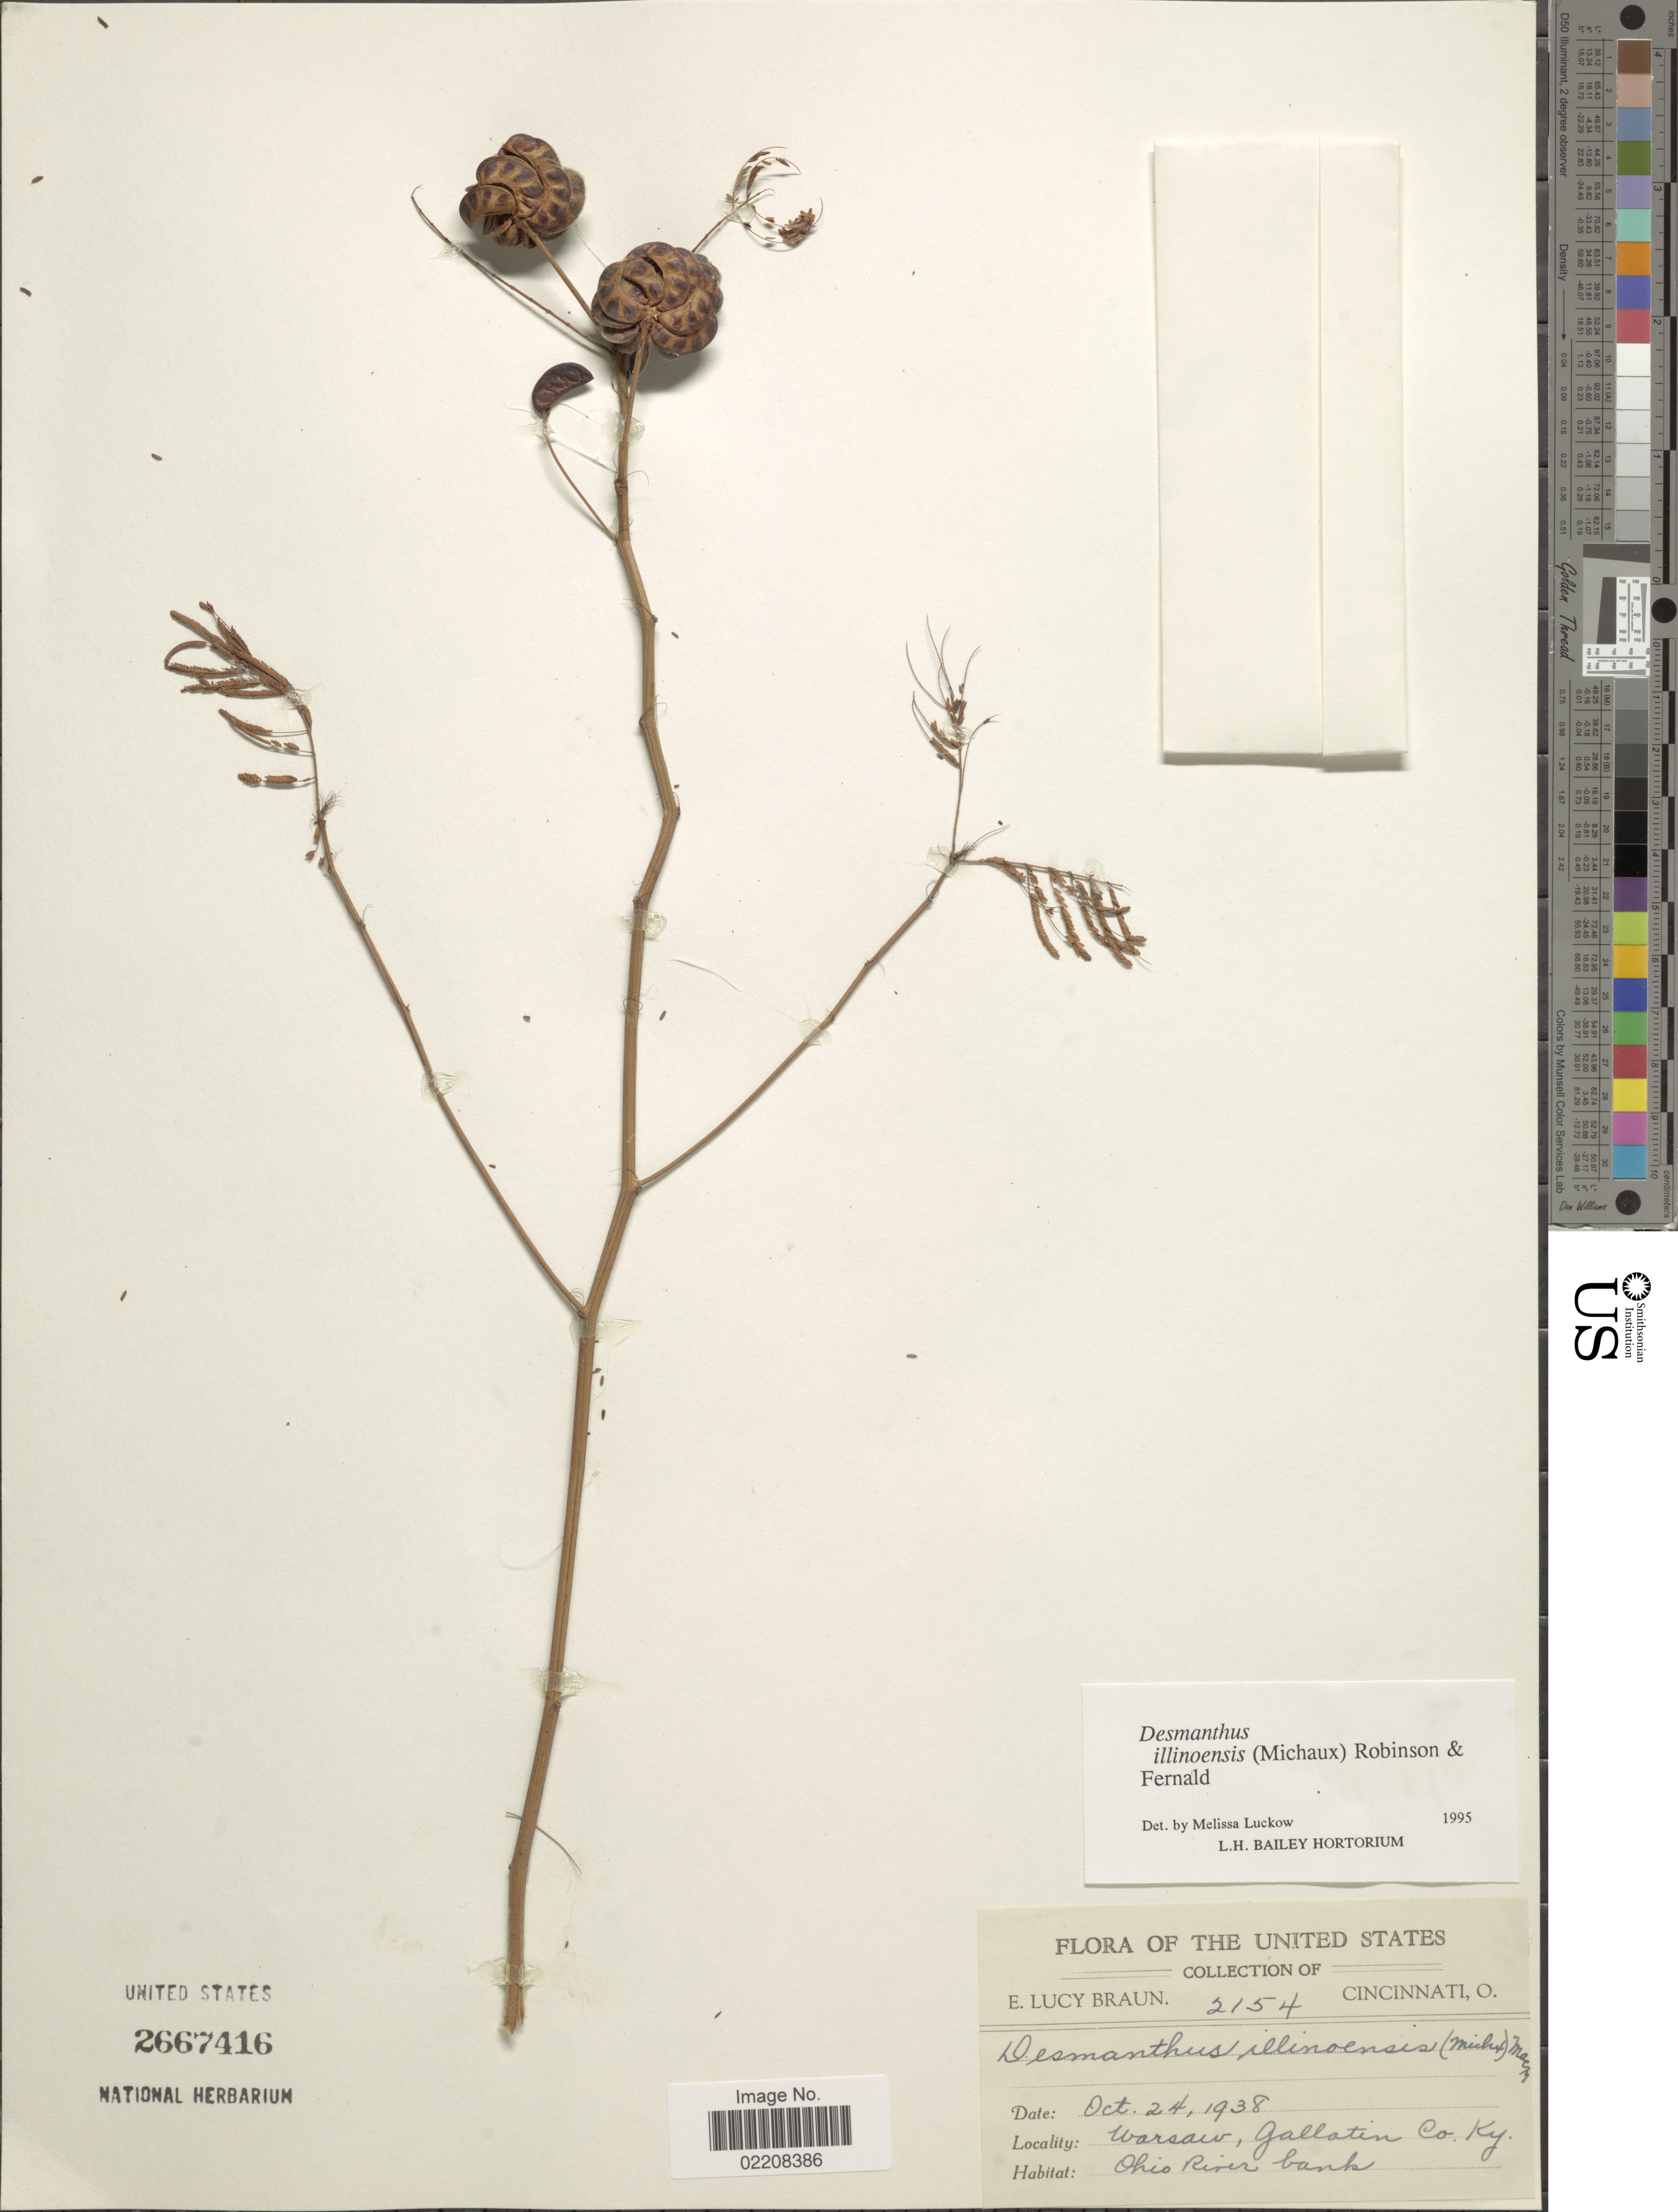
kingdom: Plantae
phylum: Tracheophyta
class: Magnoliopsida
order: Fabales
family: Fabaceae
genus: Desmanthus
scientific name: Desmanthus illinoensis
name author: (Michx.) MacMill.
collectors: E. L. Braun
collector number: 2154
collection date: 1938-10-24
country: United States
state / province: Kentucky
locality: Warsaw, Gallatin Co. Ky. Ohio River bank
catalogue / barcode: US 2667416